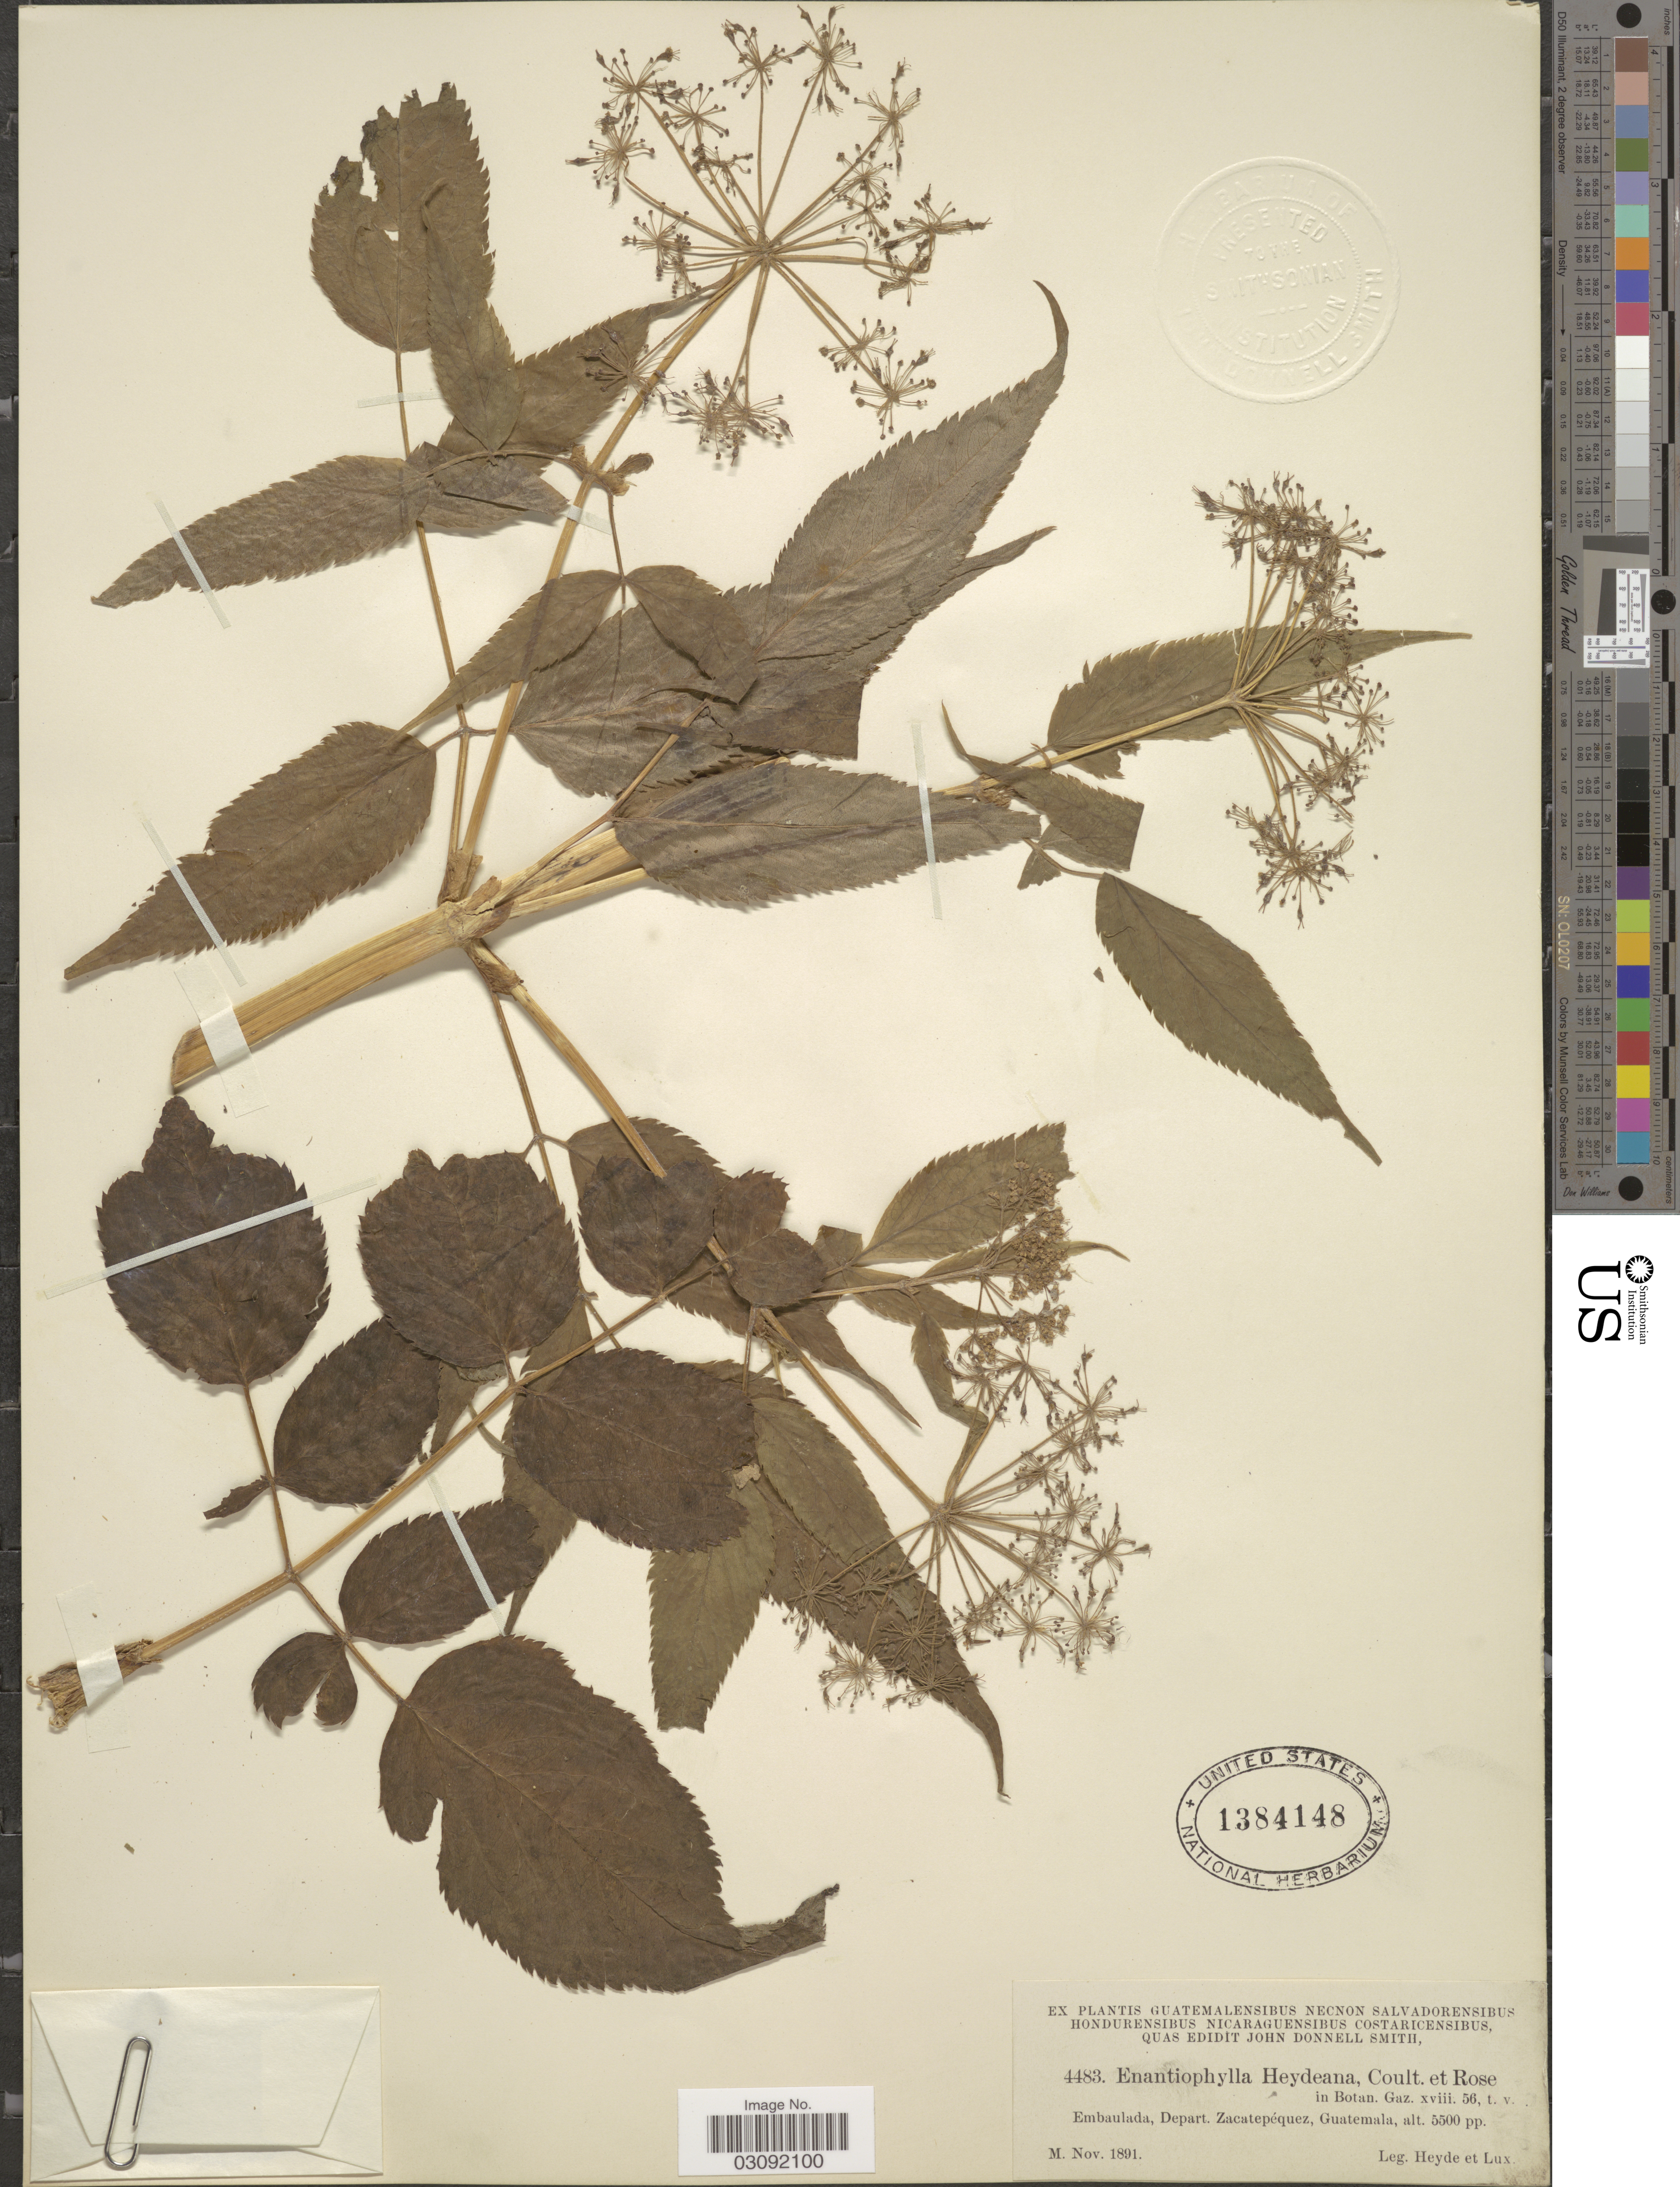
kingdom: Plantae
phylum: Tracheophyta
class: Magnoliopsida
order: Apiales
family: Apiaceae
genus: Enantiophylla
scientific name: Enantiophylla heydeana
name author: J.M. Coult. & Rose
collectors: Heyde & Lux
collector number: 4483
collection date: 1891-11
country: Guatemala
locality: Embaulada, Depart. Zacatepéquez.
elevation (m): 1676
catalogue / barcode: US 1384148